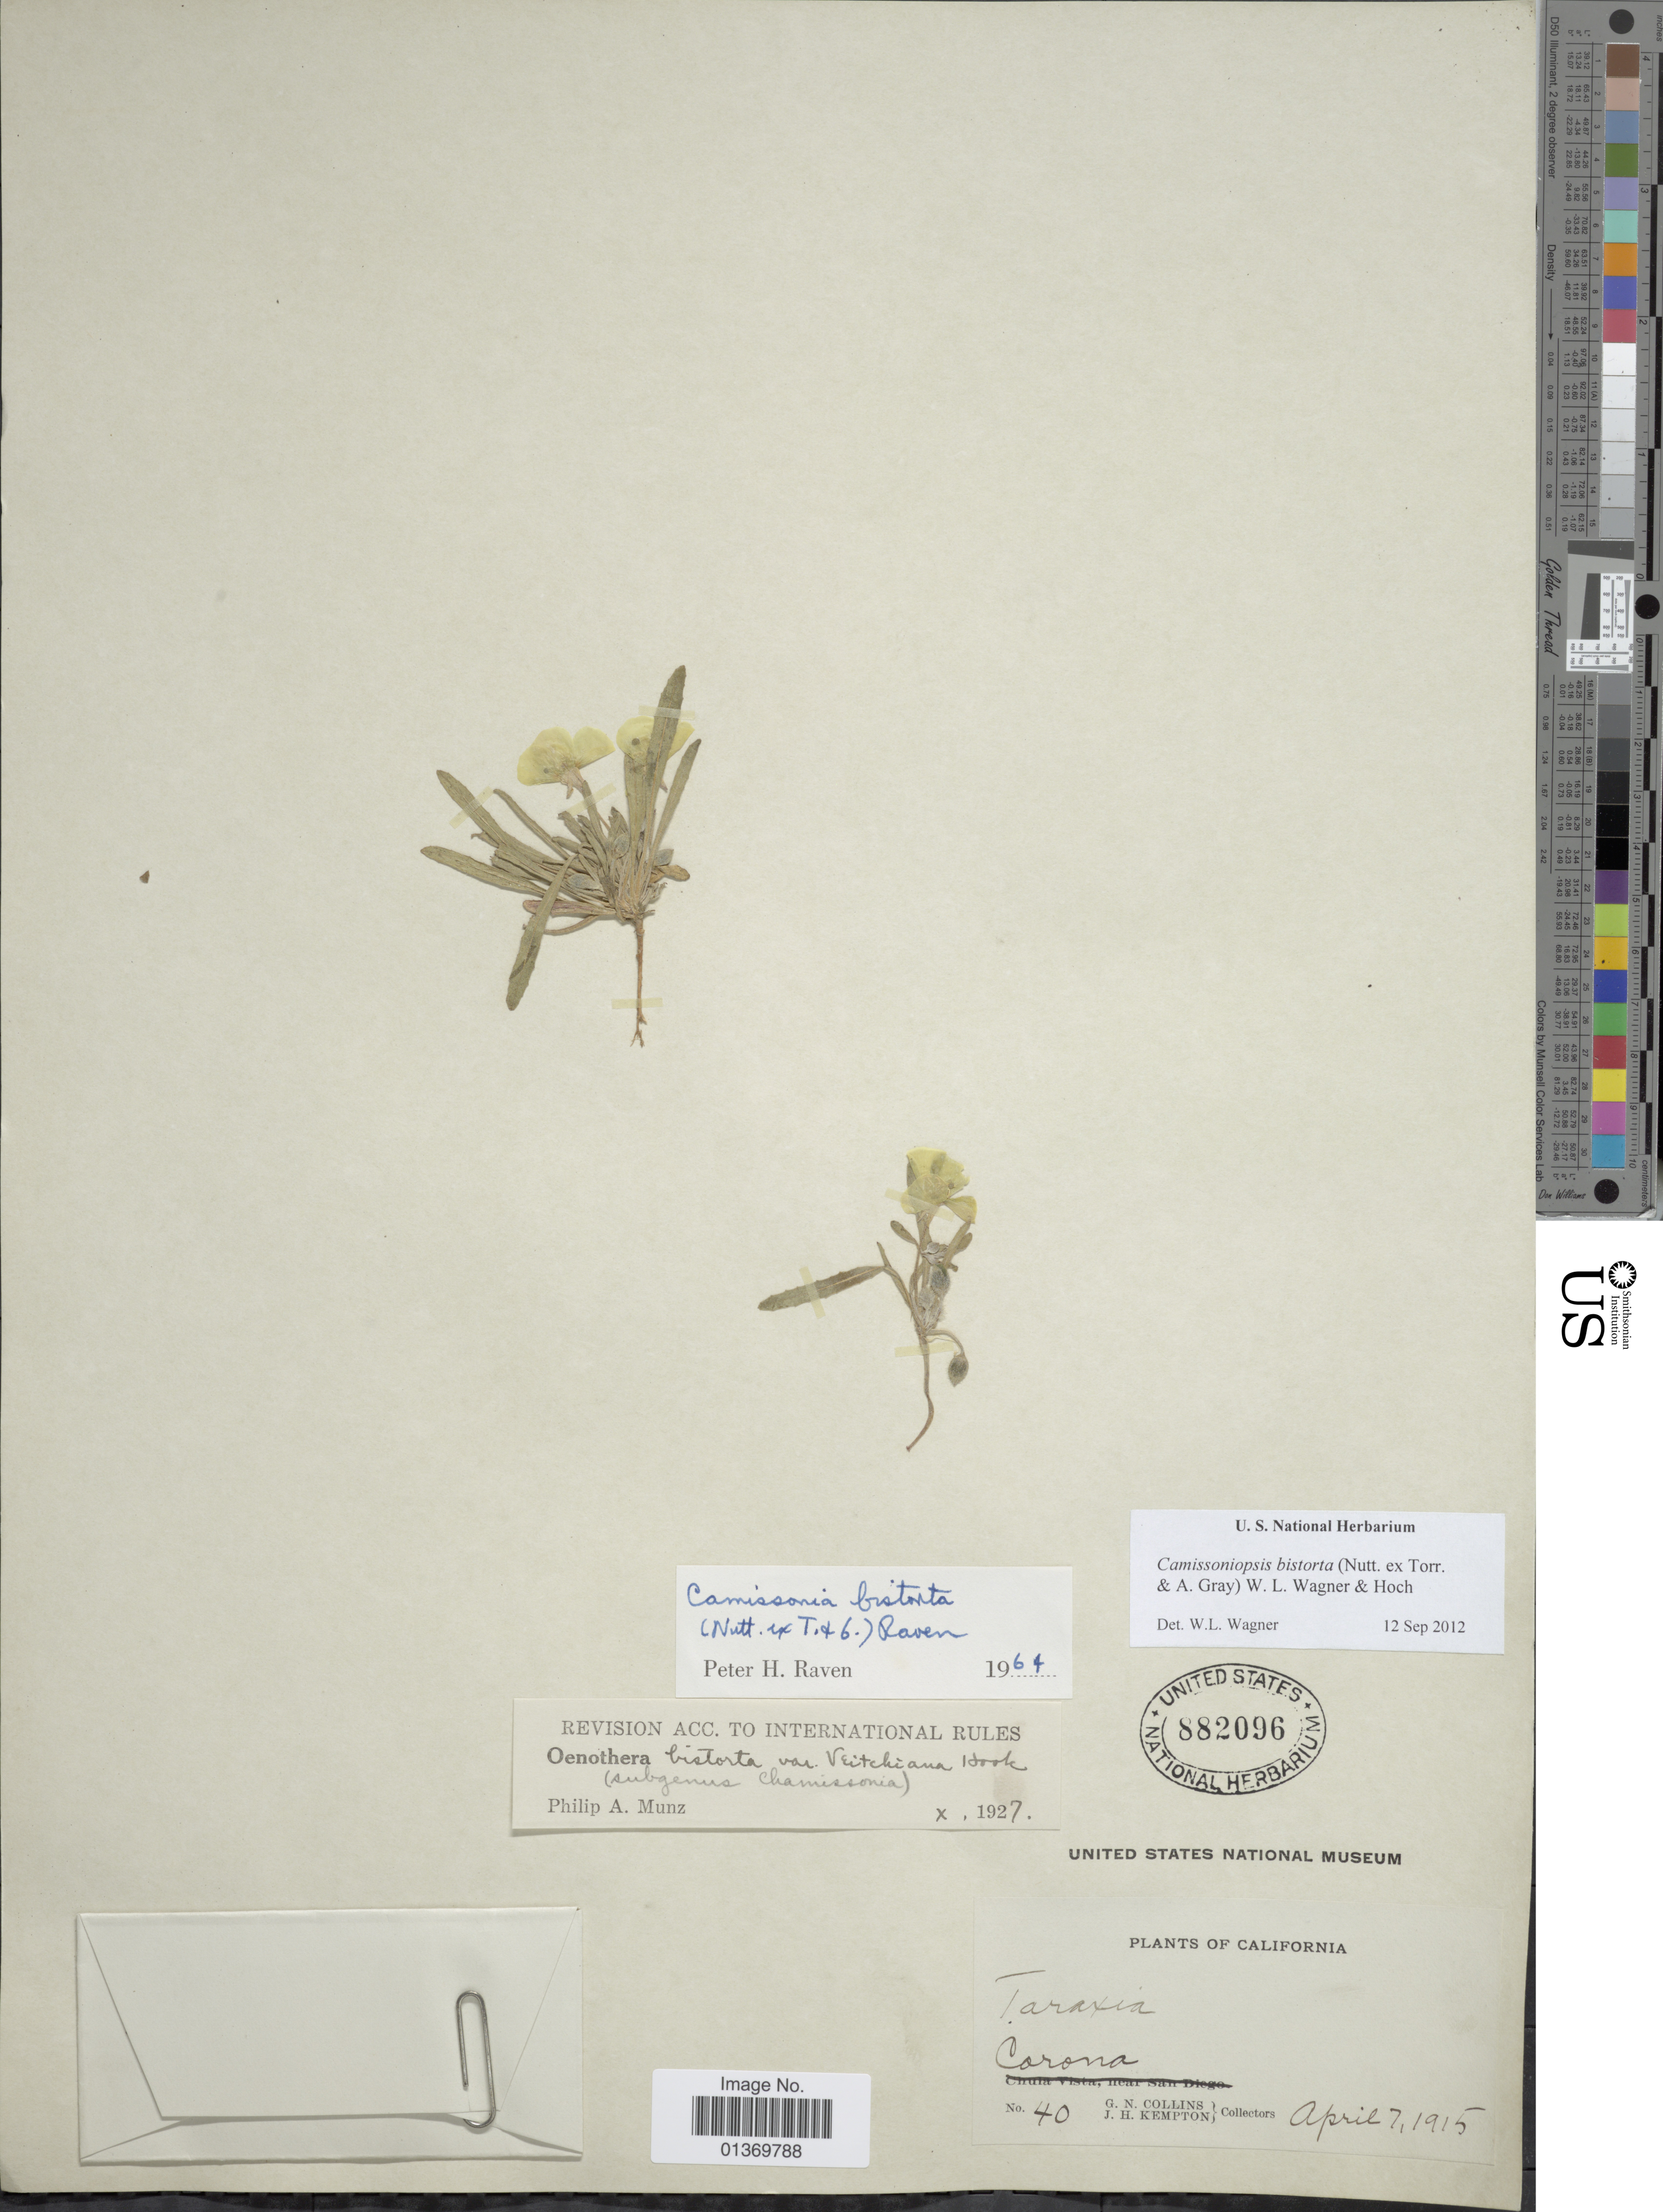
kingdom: Plantae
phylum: Tracheophyta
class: Magnoliopsida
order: Myrtales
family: Onagraceae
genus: Camissoniopsis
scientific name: Camissoniopsis bistorta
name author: (Nutt. ex Torr. & A. Gray) W.L. Wagner & Hoch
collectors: G. Collins & J. H. Kempton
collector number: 40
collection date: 1915-04-07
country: United States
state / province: California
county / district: Riverside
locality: Corona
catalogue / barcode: US 882096